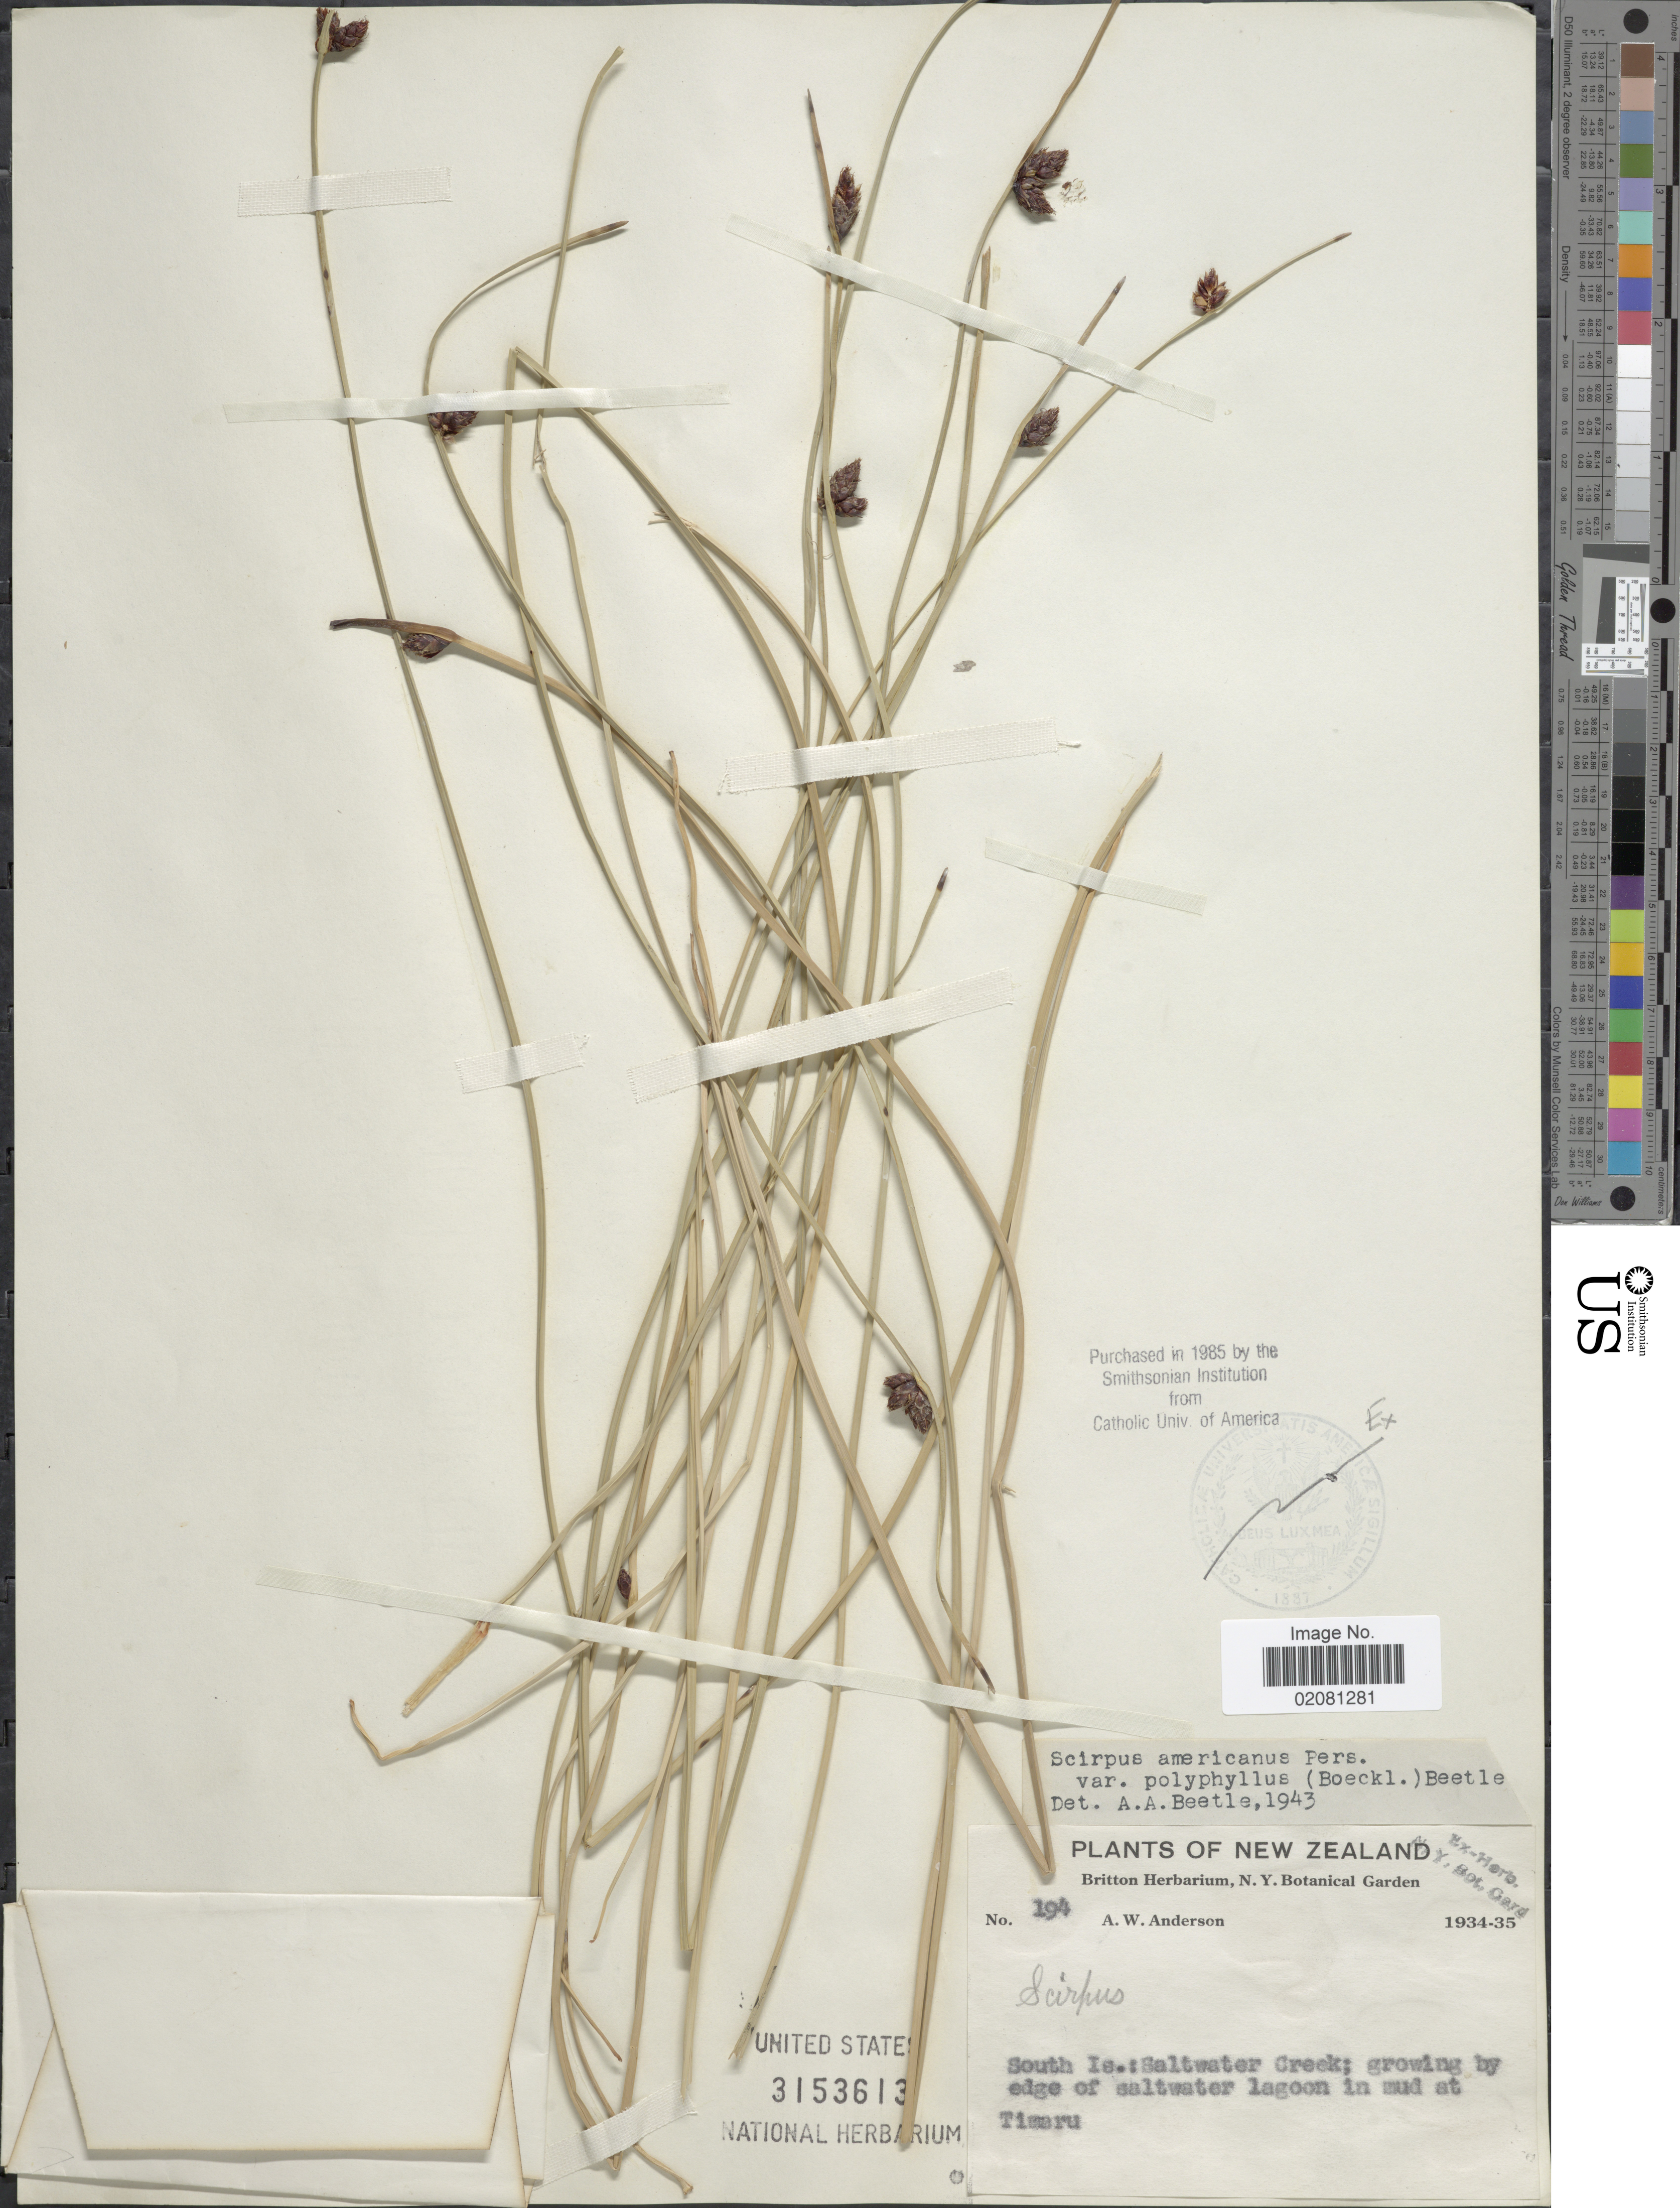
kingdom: Plantae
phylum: Tracheophyta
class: Liliopsida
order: Poales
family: Cyperaceae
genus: Schoenoplectus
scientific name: Schoenoplectus pungens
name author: (Vahl) Palla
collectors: A. W. Anderson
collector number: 194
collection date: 1934/1935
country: New Zealand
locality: South Is.: Saltwater Creek: growing by edge of saltwater lagoon in mud at Timaru.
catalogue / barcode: US 3153613